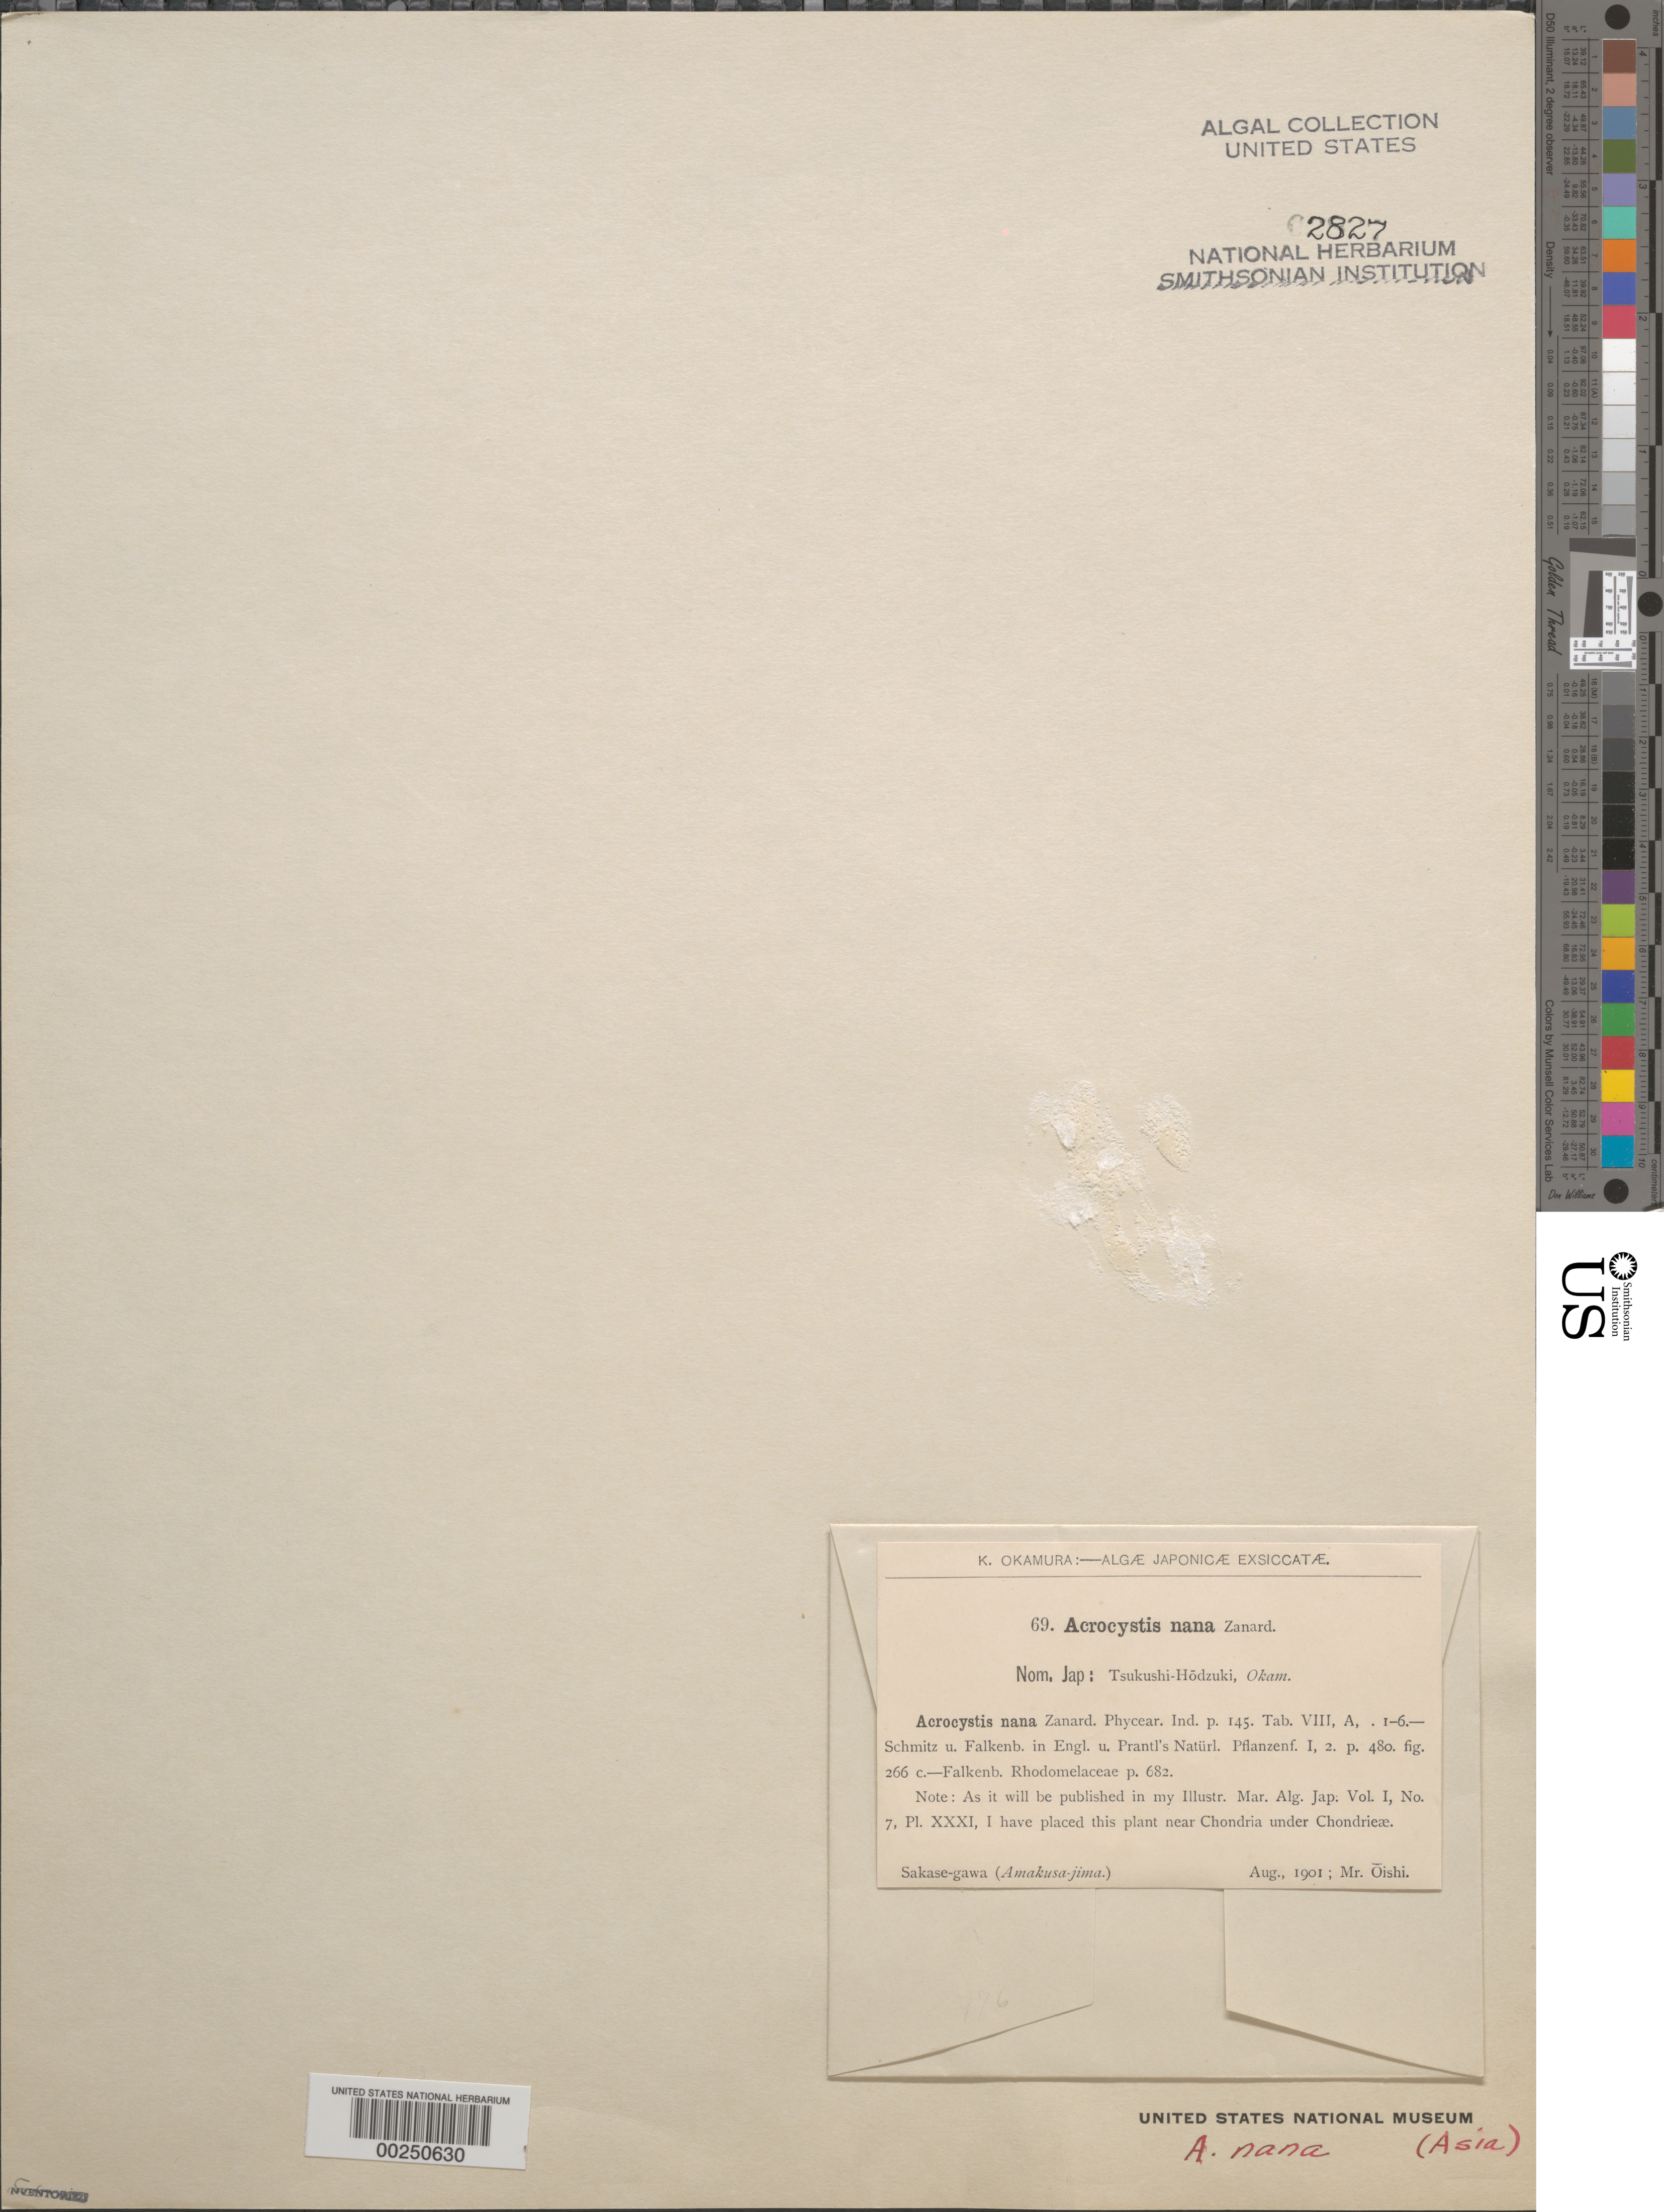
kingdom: Plantae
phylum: Rhodophyta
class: Florideophyceae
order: Ceramiales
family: Rhodomelaceae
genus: Acrocystis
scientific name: Acrocystis nana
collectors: M. Oishi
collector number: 69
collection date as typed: Aug 1901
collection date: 1901-08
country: Japan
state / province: Kumamoto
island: Sakasegawa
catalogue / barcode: US 2827